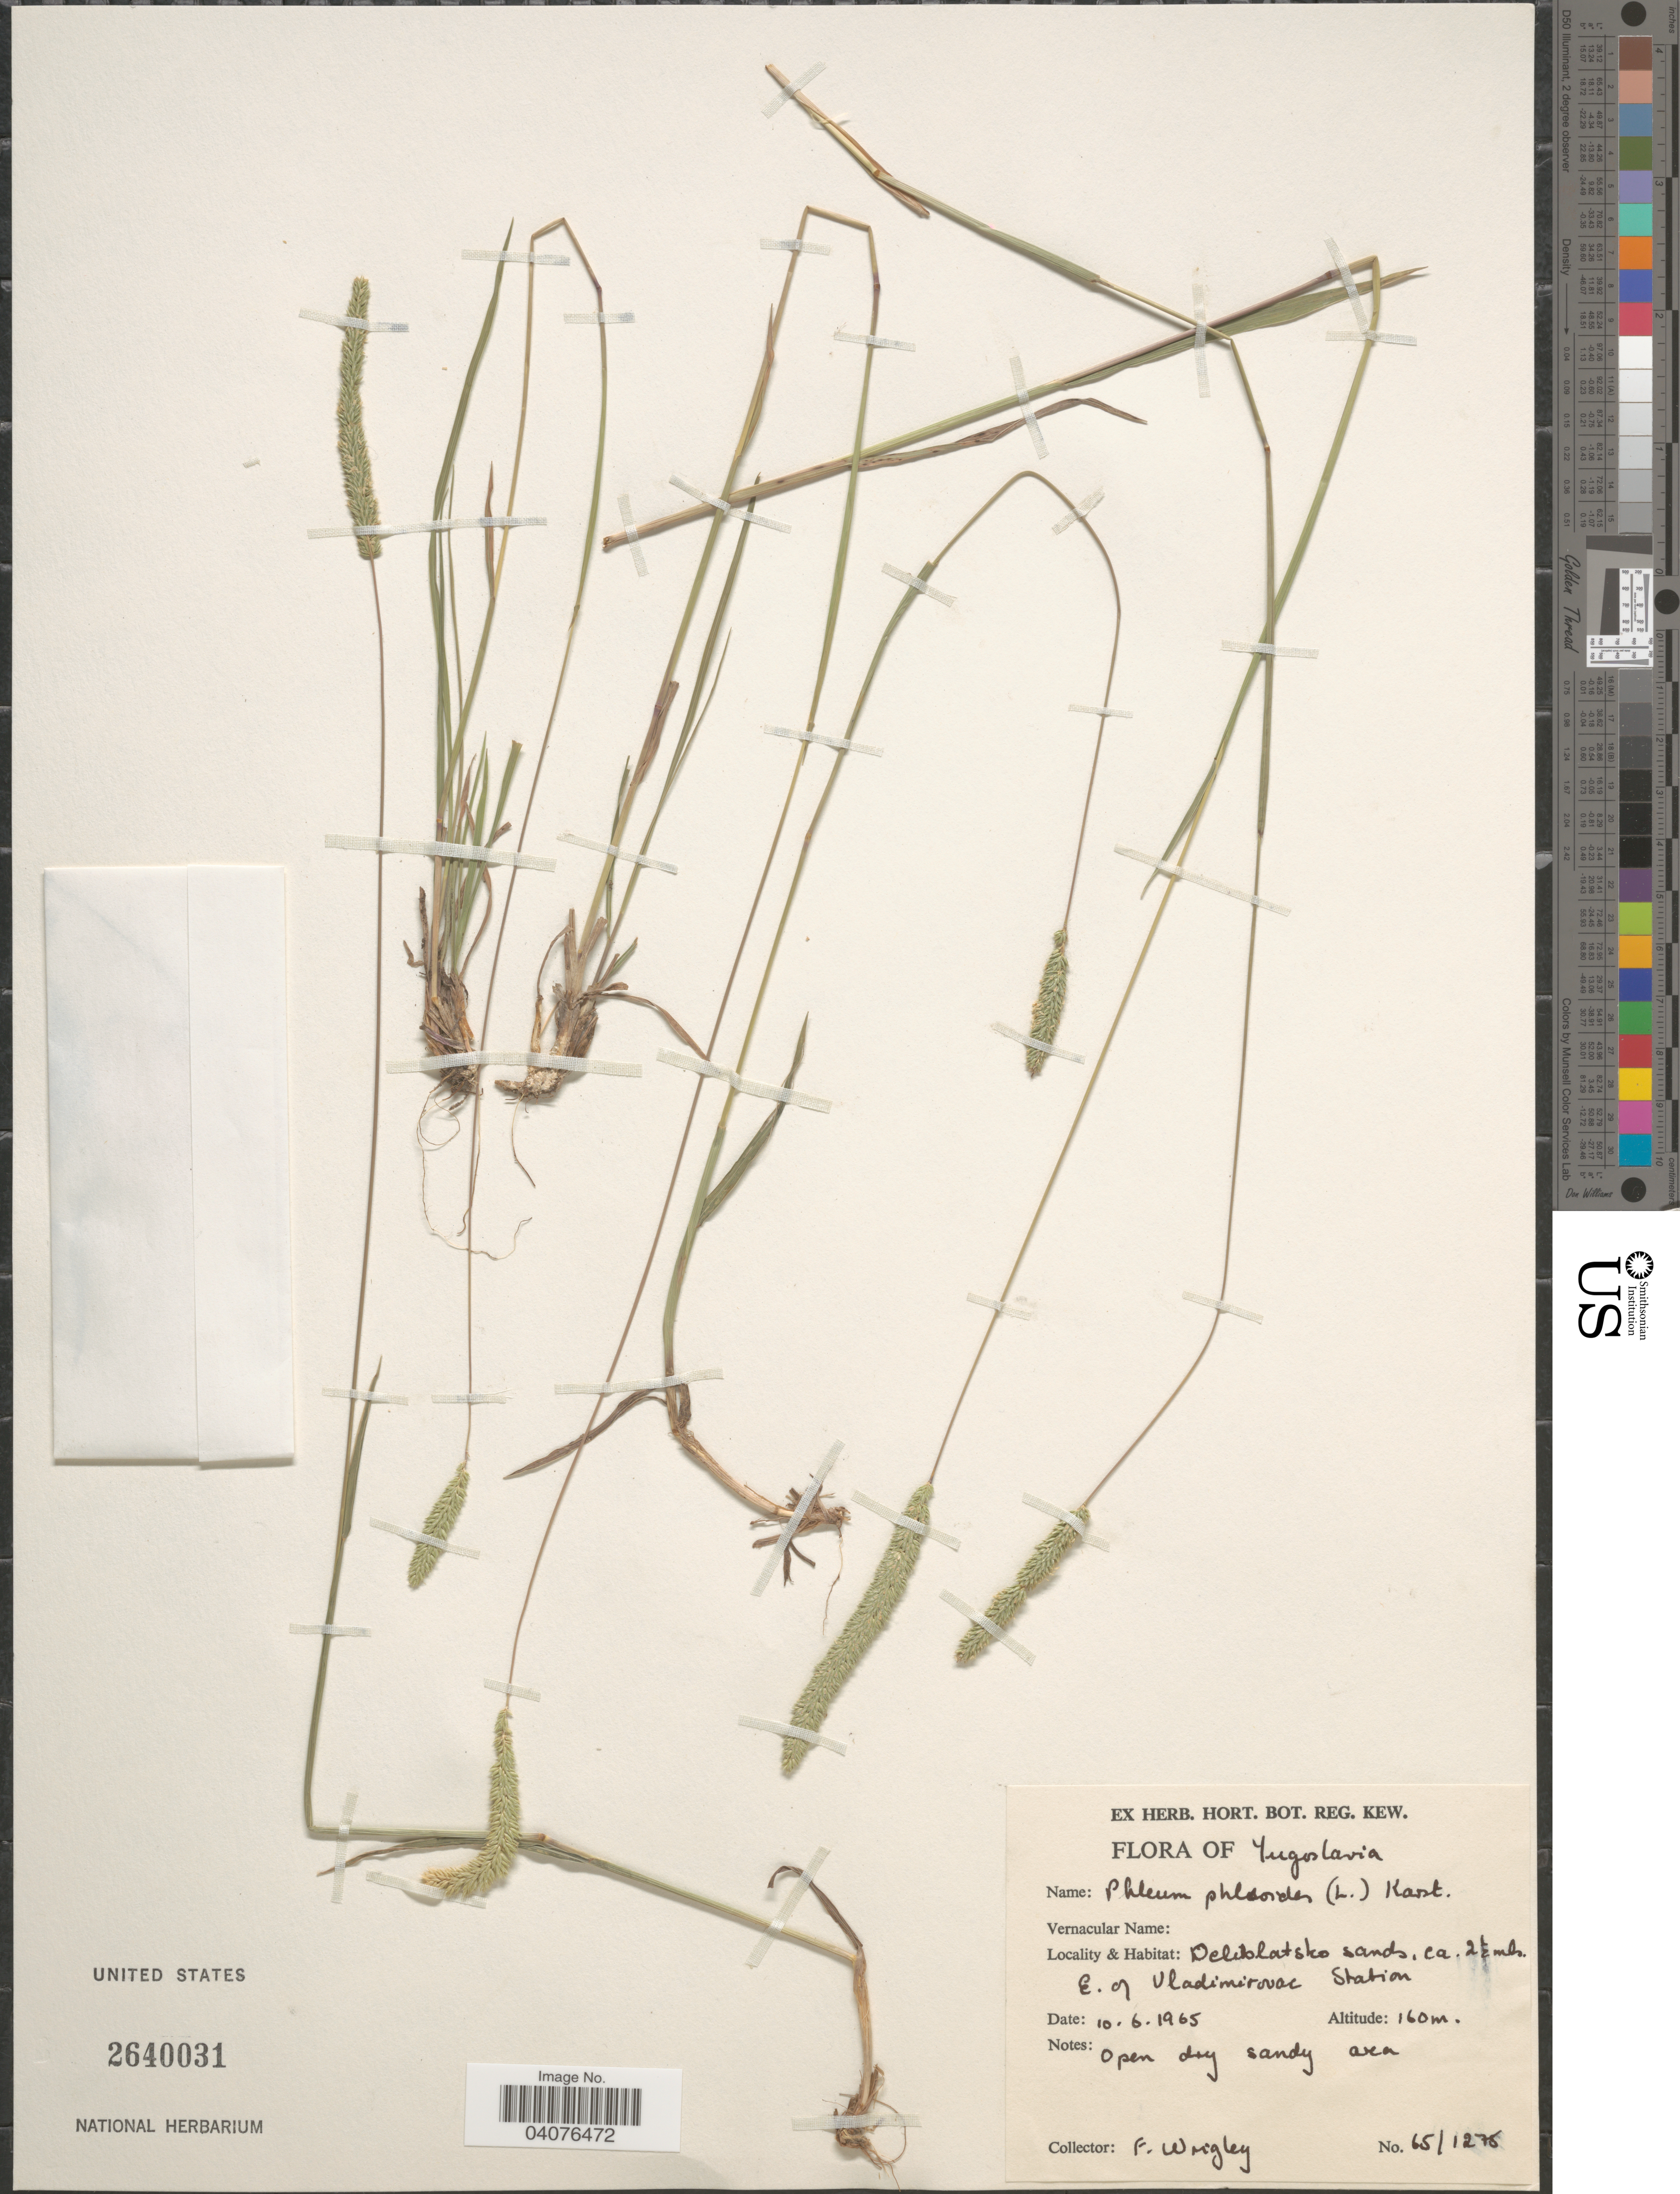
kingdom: Plantae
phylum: Tracheophyta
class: Liliopsida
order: Poales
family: Poaceae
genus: Phleum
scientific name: Phleum phleoides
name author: (L.) H. Karst.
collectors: F. Wrigley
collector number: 65/1275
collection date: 1965-06-10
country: Serbia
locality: Deliblatska sands, ca. 2½ mls. E. of Vladimirorae Station.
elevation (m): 160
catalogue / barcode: US 2640031